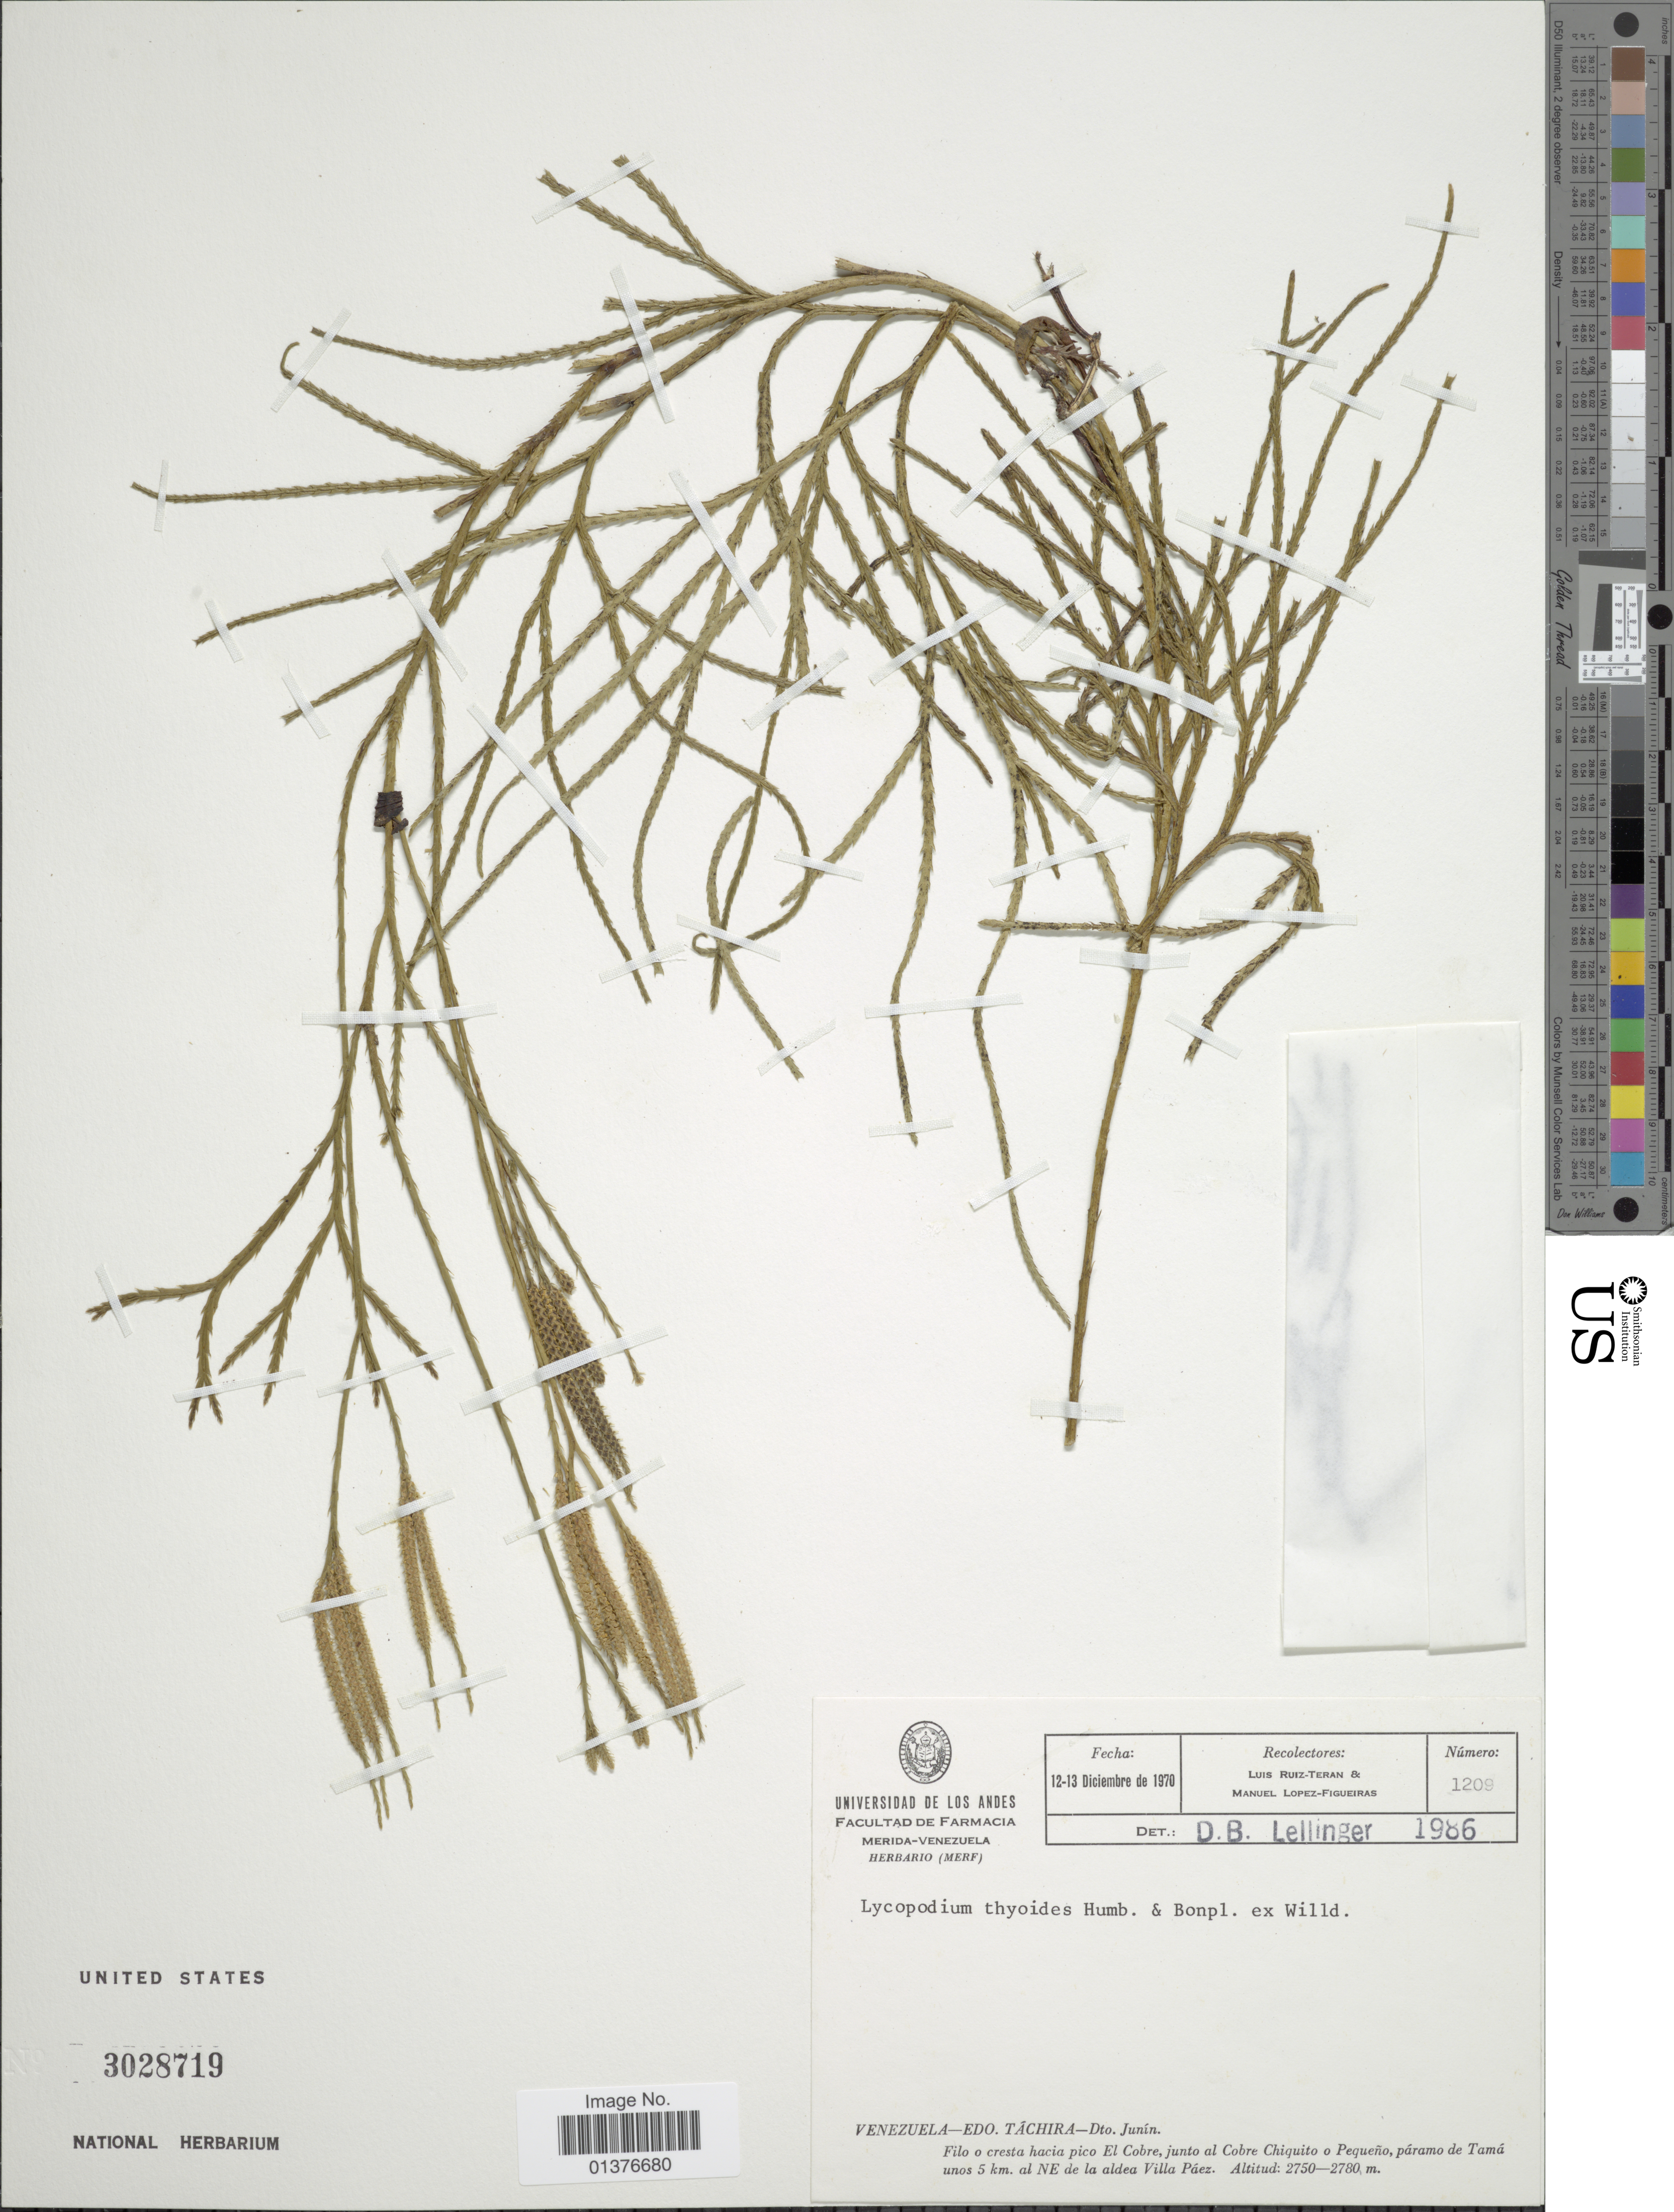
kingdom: Plantae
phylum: Tracheophyta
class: Lycopodiopsida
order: Lycopodiales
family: Lycopodiaceae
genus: Diphasiastrum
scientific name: Diphasiastrum thyoides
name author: (Humb. & Bonpl. ex Willd.) Holub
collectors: L. E. Ruíz-Terán & M. López Figueiras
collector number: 1209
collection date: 1970-12-12/1970-12-13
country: Venezuela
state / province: Tachira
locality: Dto. Junín, Filo o cresta hacia pico El Cobre, junto al Cobre Chiquito o Pequeno, páramo de Tamá unos 5km al NE de la aldea Villa Páez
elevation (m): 2750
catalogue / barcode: US 3028719